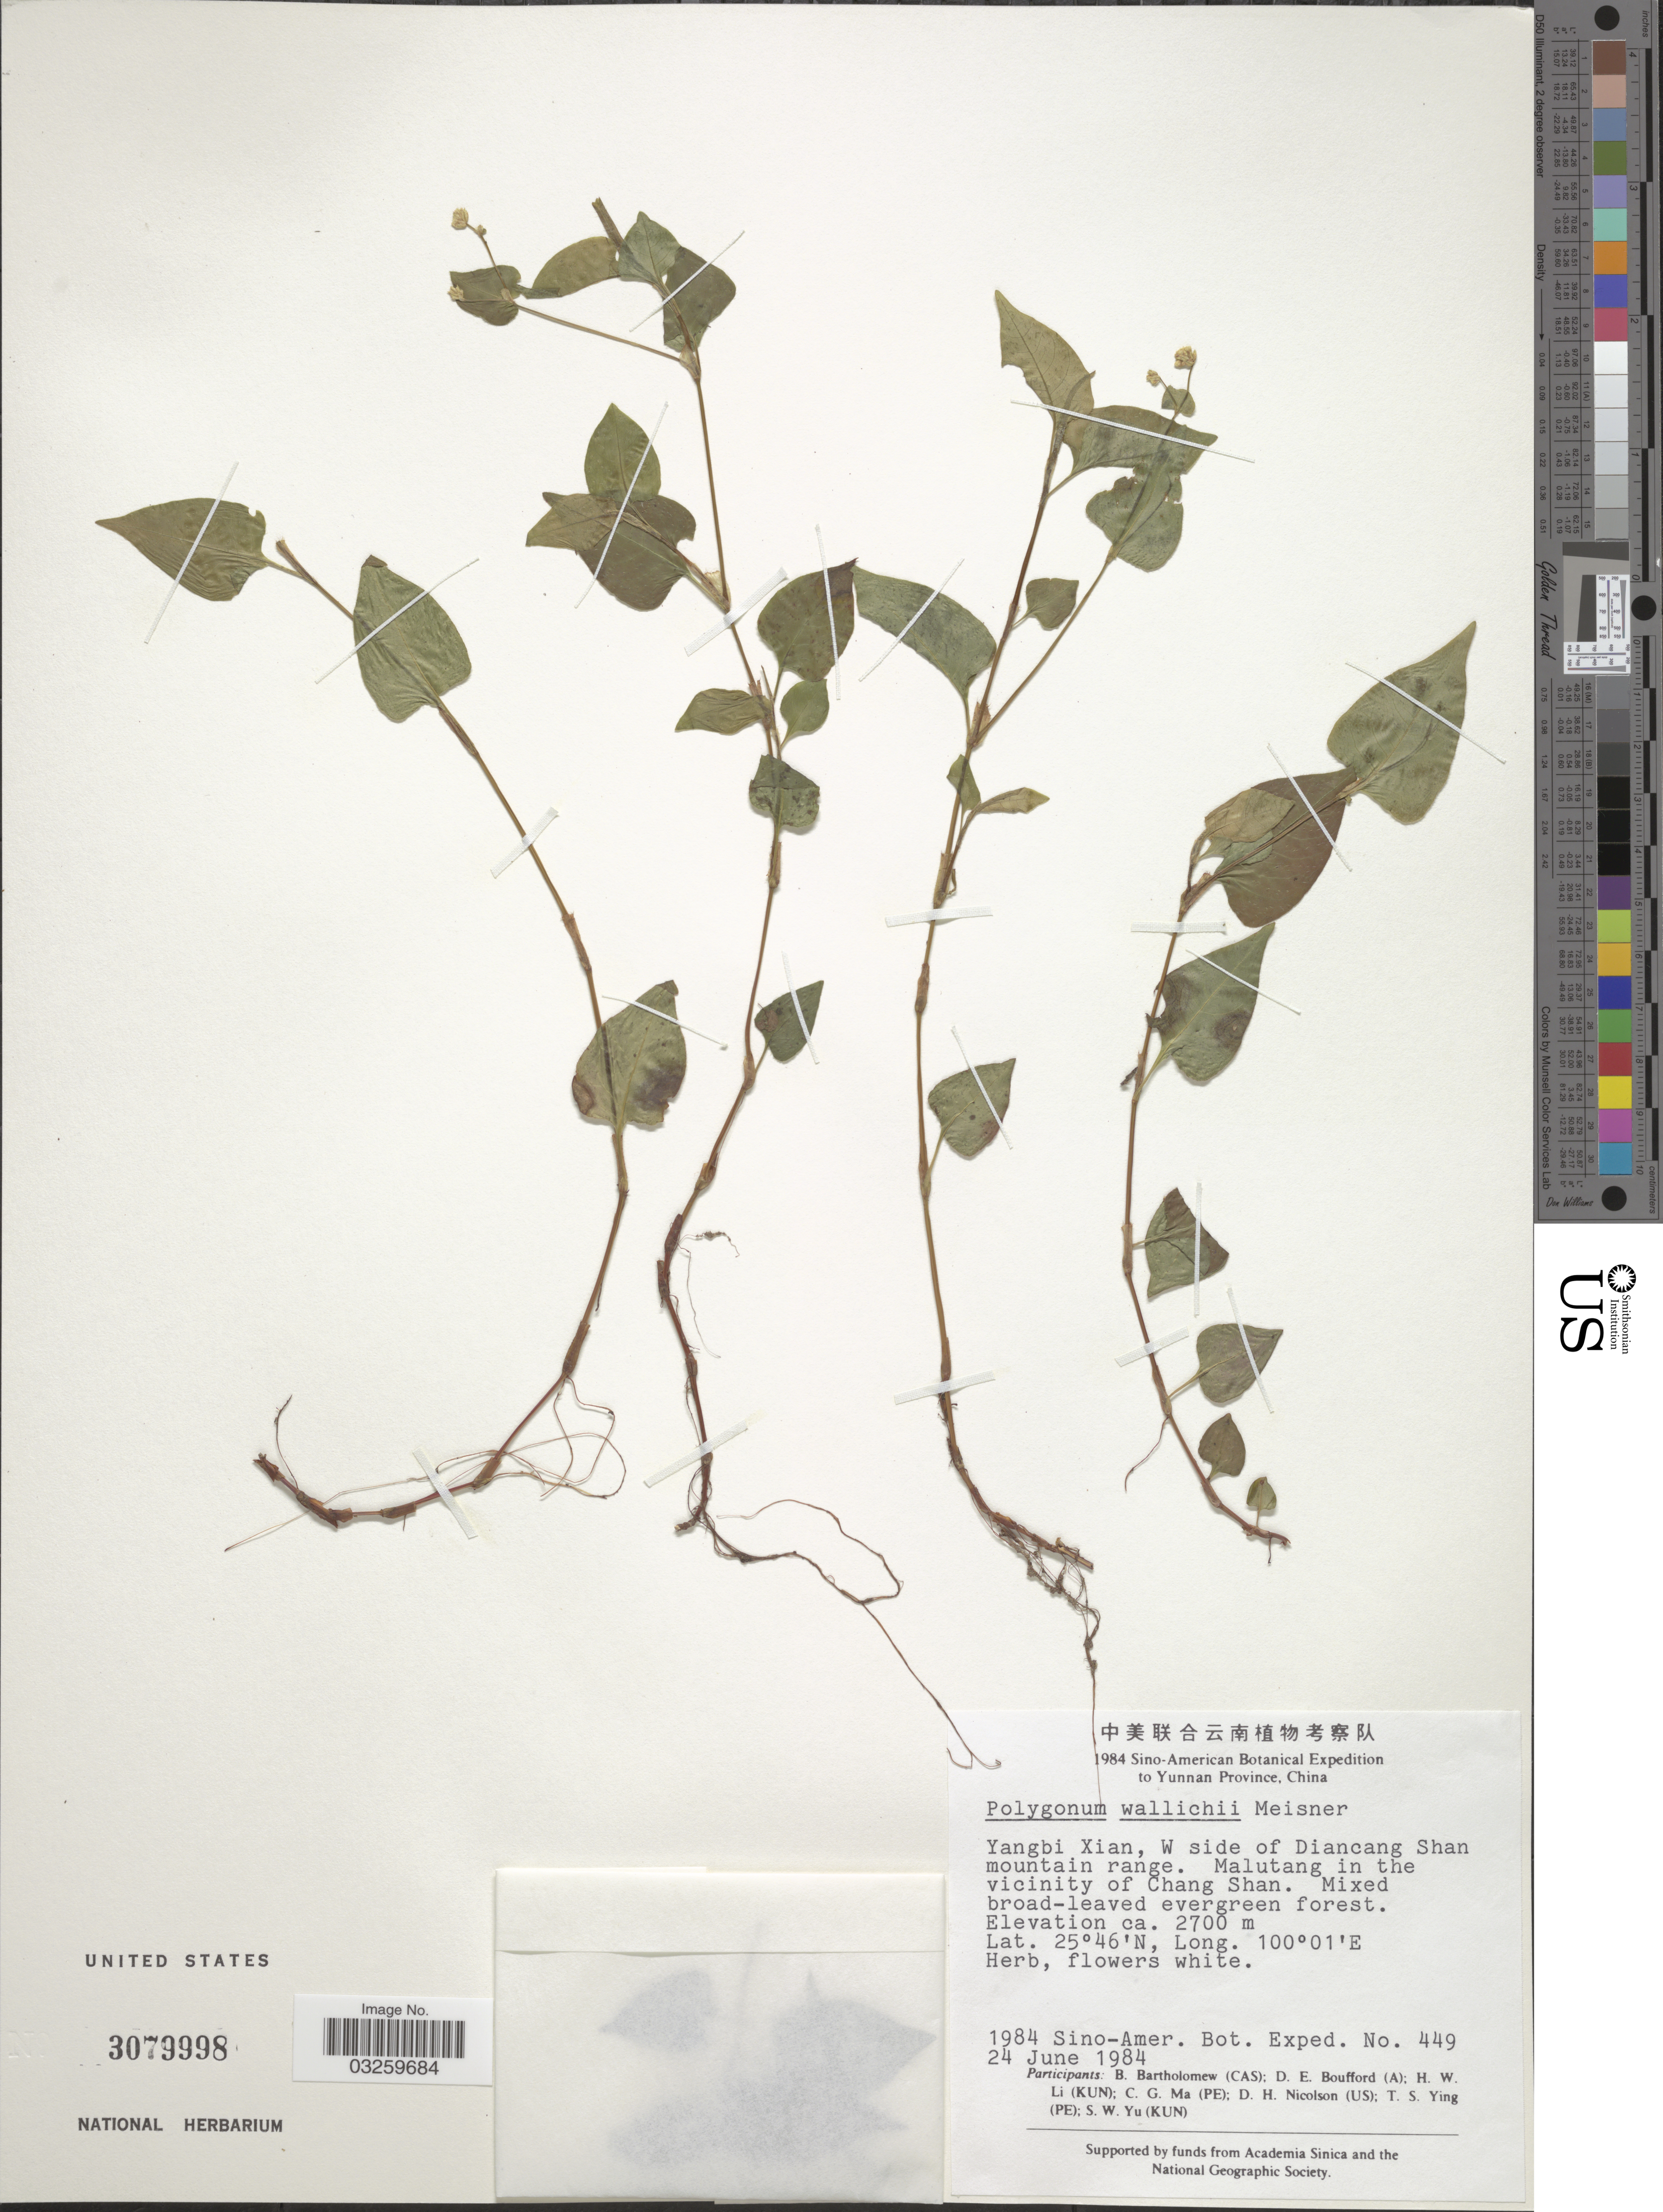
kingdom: Plantae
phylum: Tracheophyta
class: Magnoliopsida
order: Caryophyllales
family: Polygonaceae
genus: Polygonum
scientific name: Polygonum wallichii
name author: Meisn.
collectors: Sino-Amer. Bot. Exped. 1984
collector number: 449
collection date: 1984-06-24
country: China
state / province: Yunnan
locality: Yunnan Province. Yangbi Xian, W side of Diancang Shan mountain range. Malutang in the vicinity of Chang Shan.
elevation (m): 2700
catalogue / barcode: US 3079998